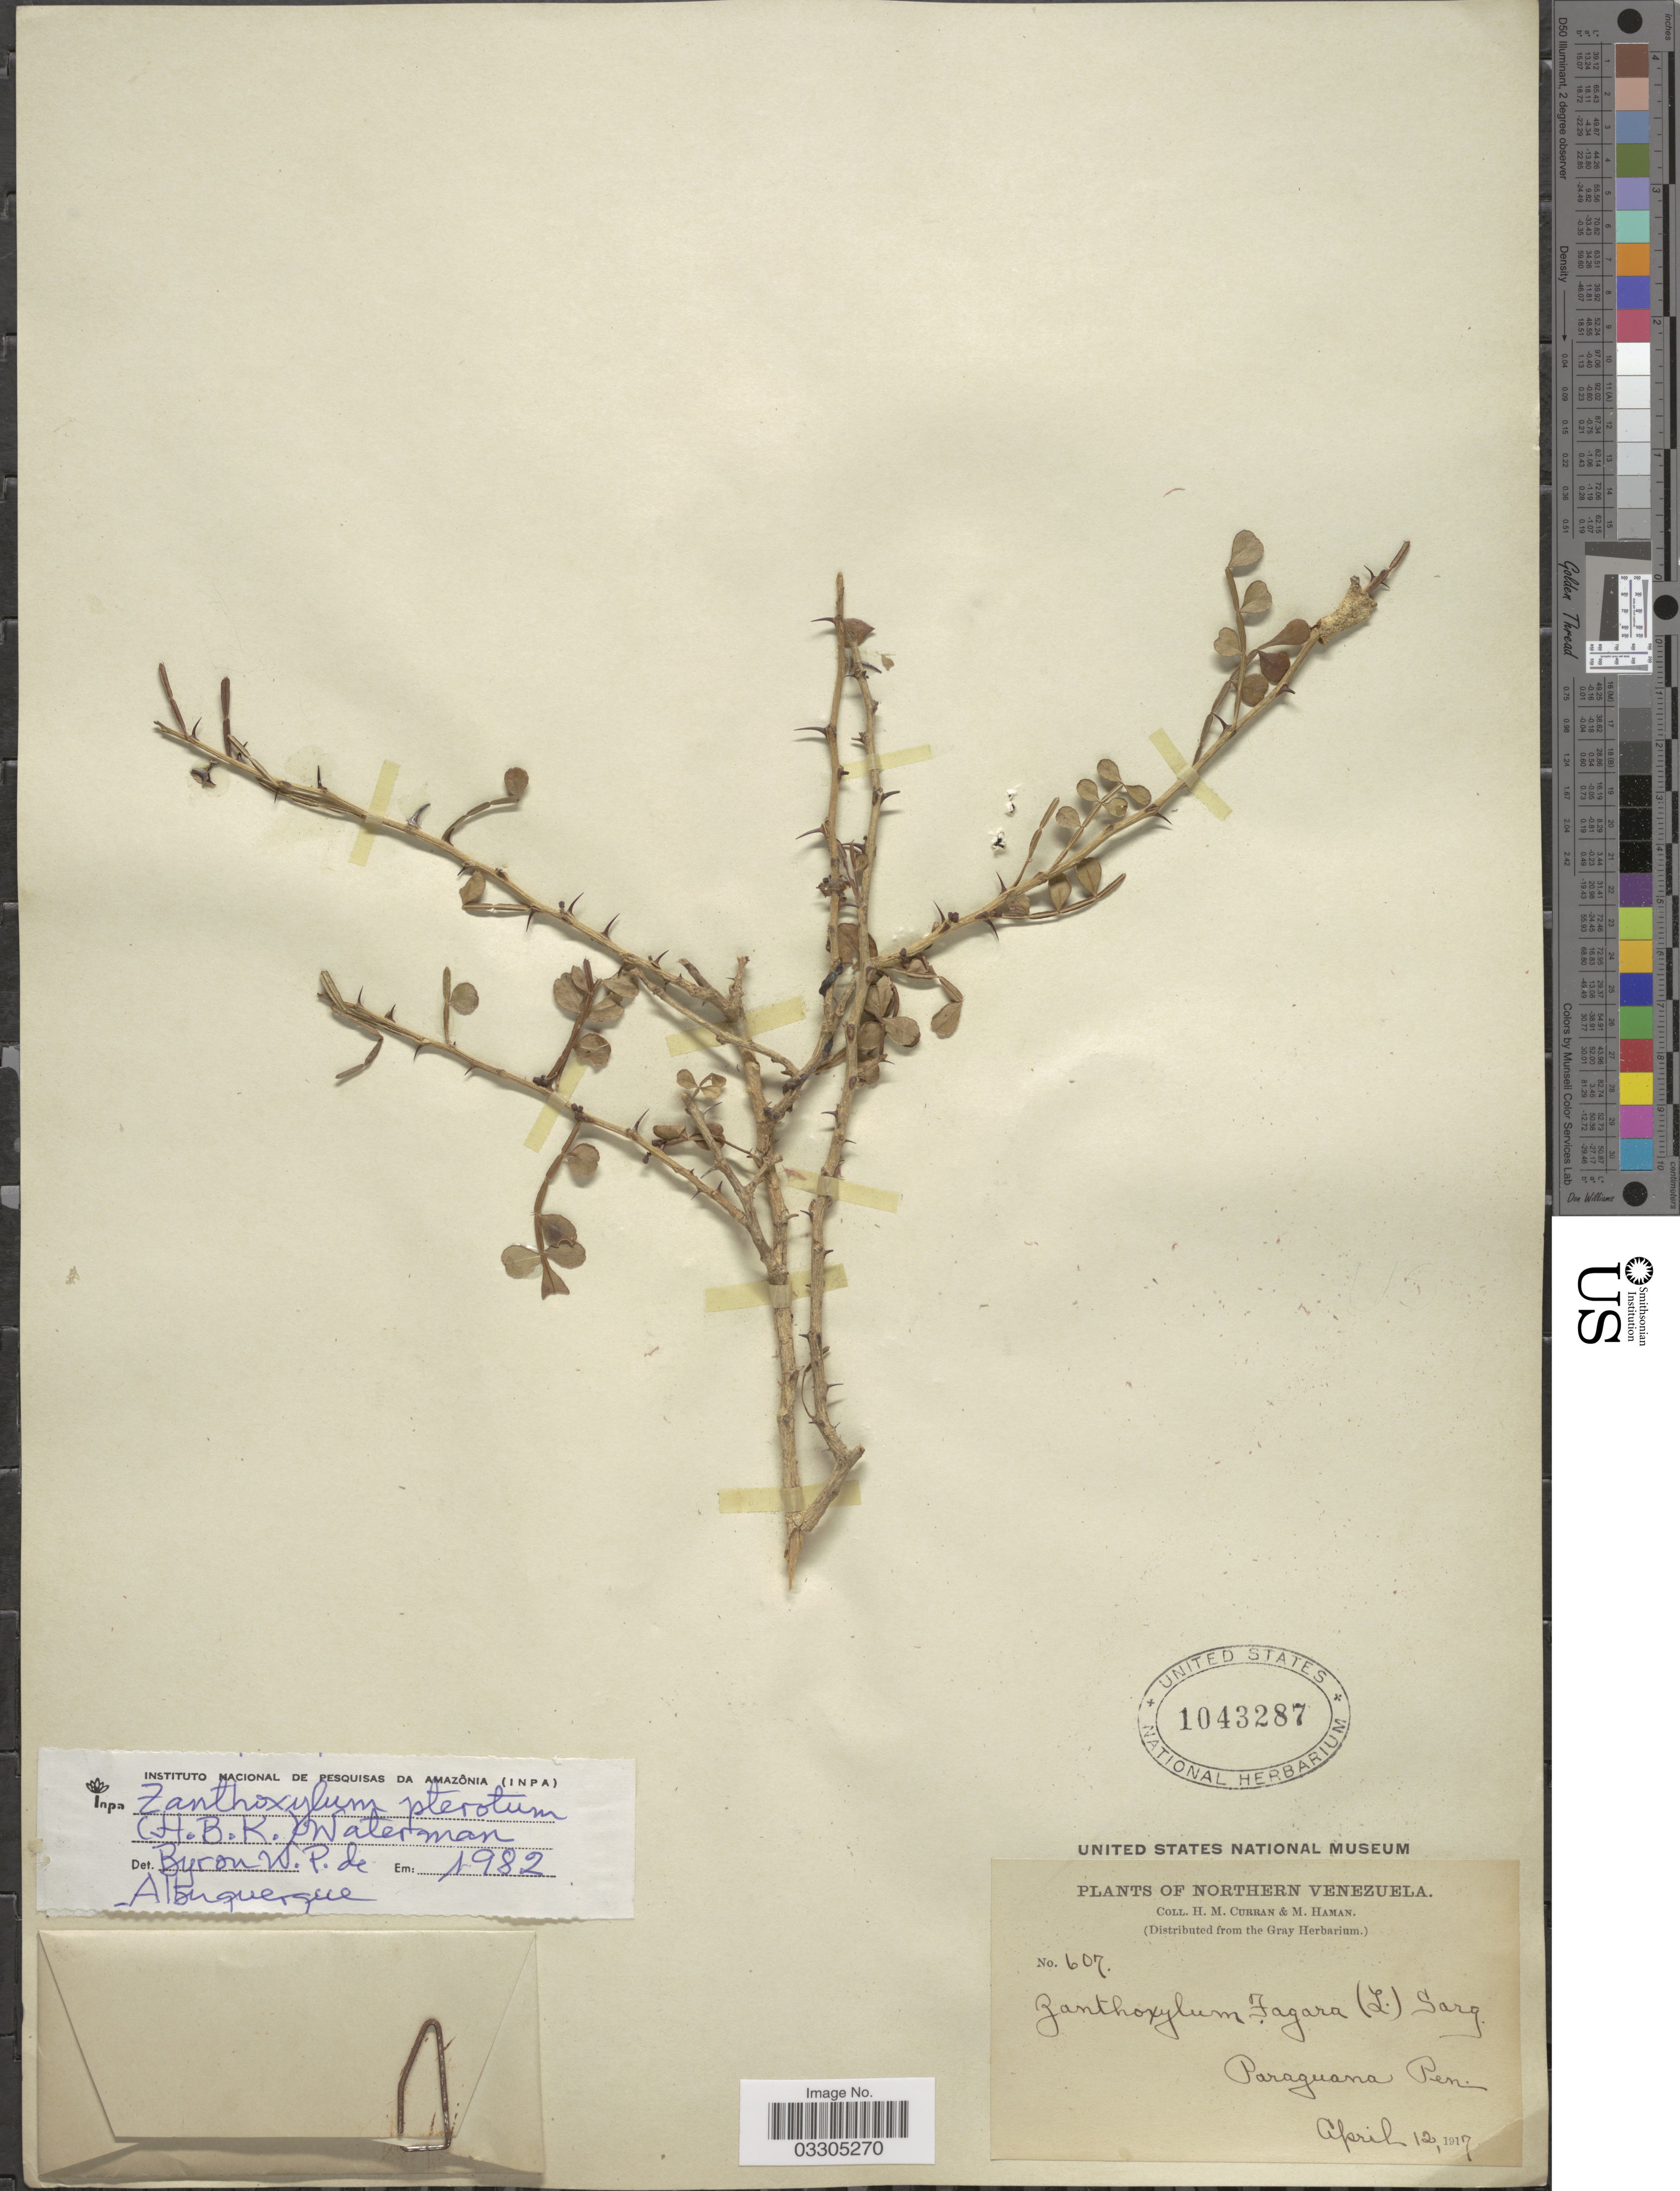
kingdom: Plantae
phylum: Tracheophyta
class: Magnoliopsida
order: Sapindales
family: Rutaceae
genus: Zanthoxylum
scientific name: Zanthoxylum fagara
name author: (L.) Sarg.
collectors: H. M. Curran & M. Haman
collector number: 607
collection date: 1917-04-12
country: Venezuela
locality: Northern Venezuela. Paraguana Pen.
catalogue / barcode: US 1043287